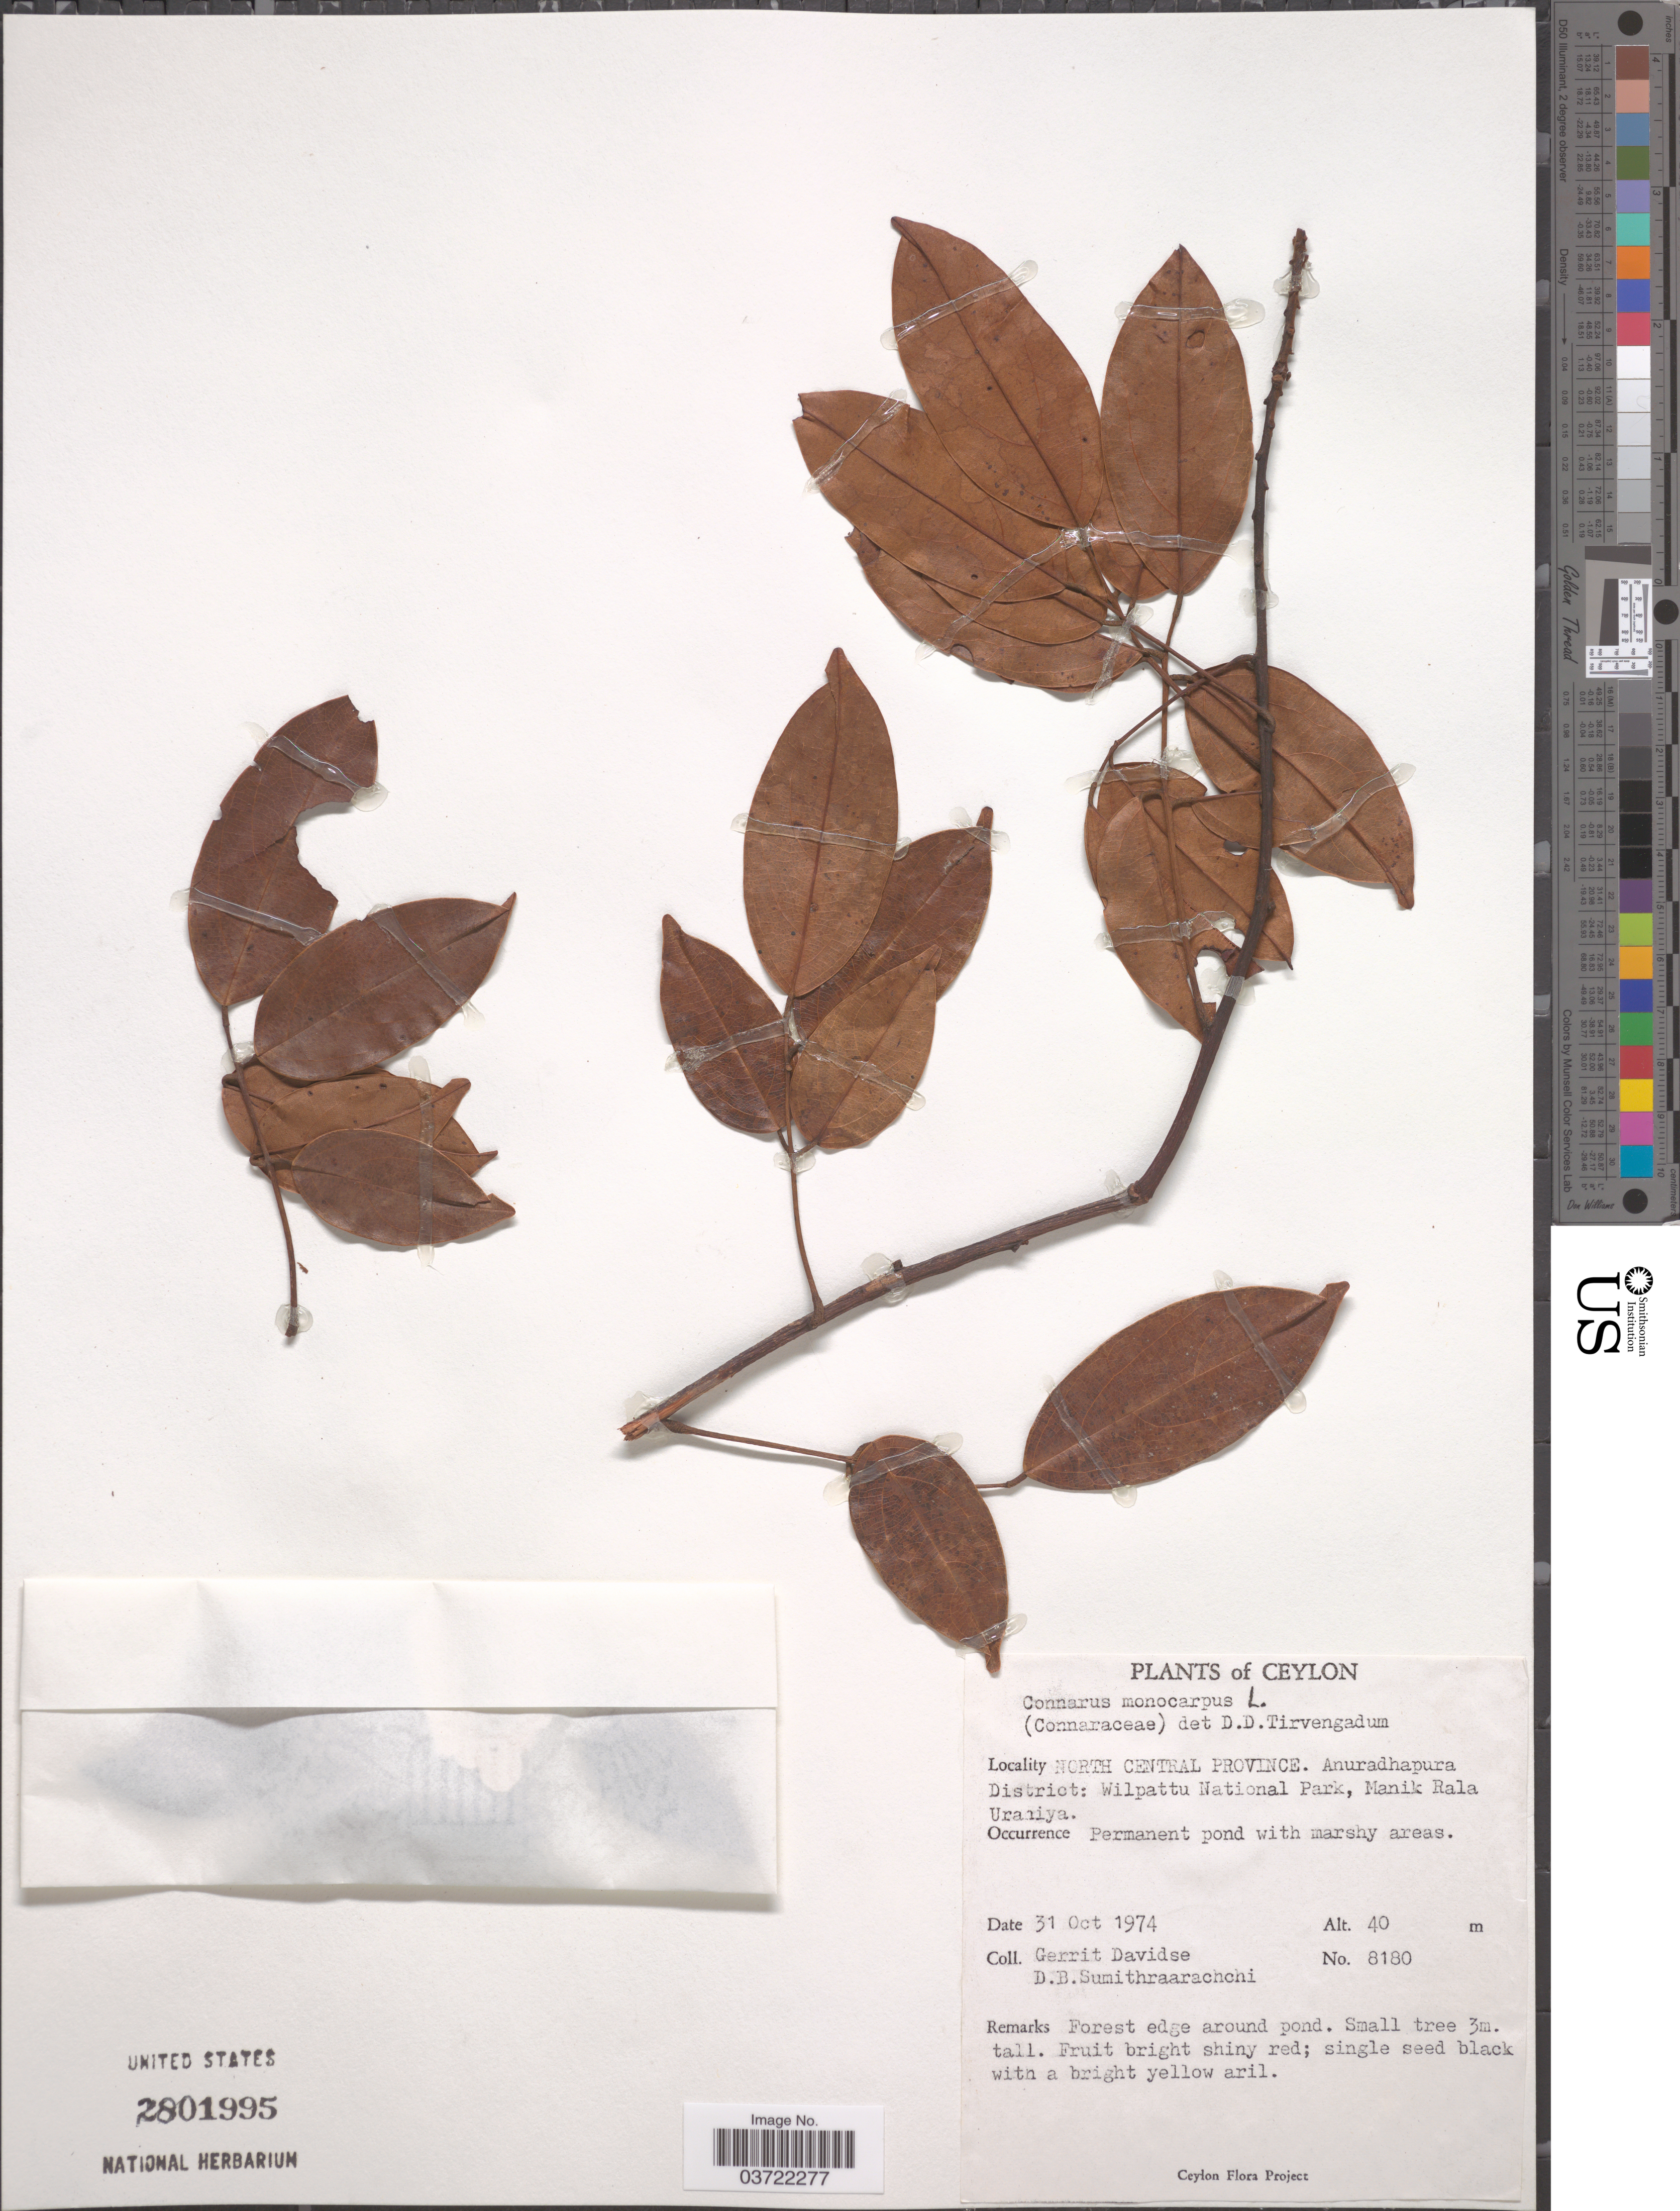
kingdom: Plantae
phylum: Tracheophyta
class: Magnoliopsida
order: Oxalidales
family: Connaraceae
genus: Connarus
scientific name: Connarus monocarpos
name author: L.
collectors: G. Davidse & D. B. Sumithraarachchi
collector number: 8180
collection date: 1974-10-31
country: Sri Lanka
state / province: North Central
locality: Ceylon. Anuradhapura District: Wilpattu National Park, Manik Rala Uraniya.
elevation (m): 40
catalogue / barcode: US 2801995